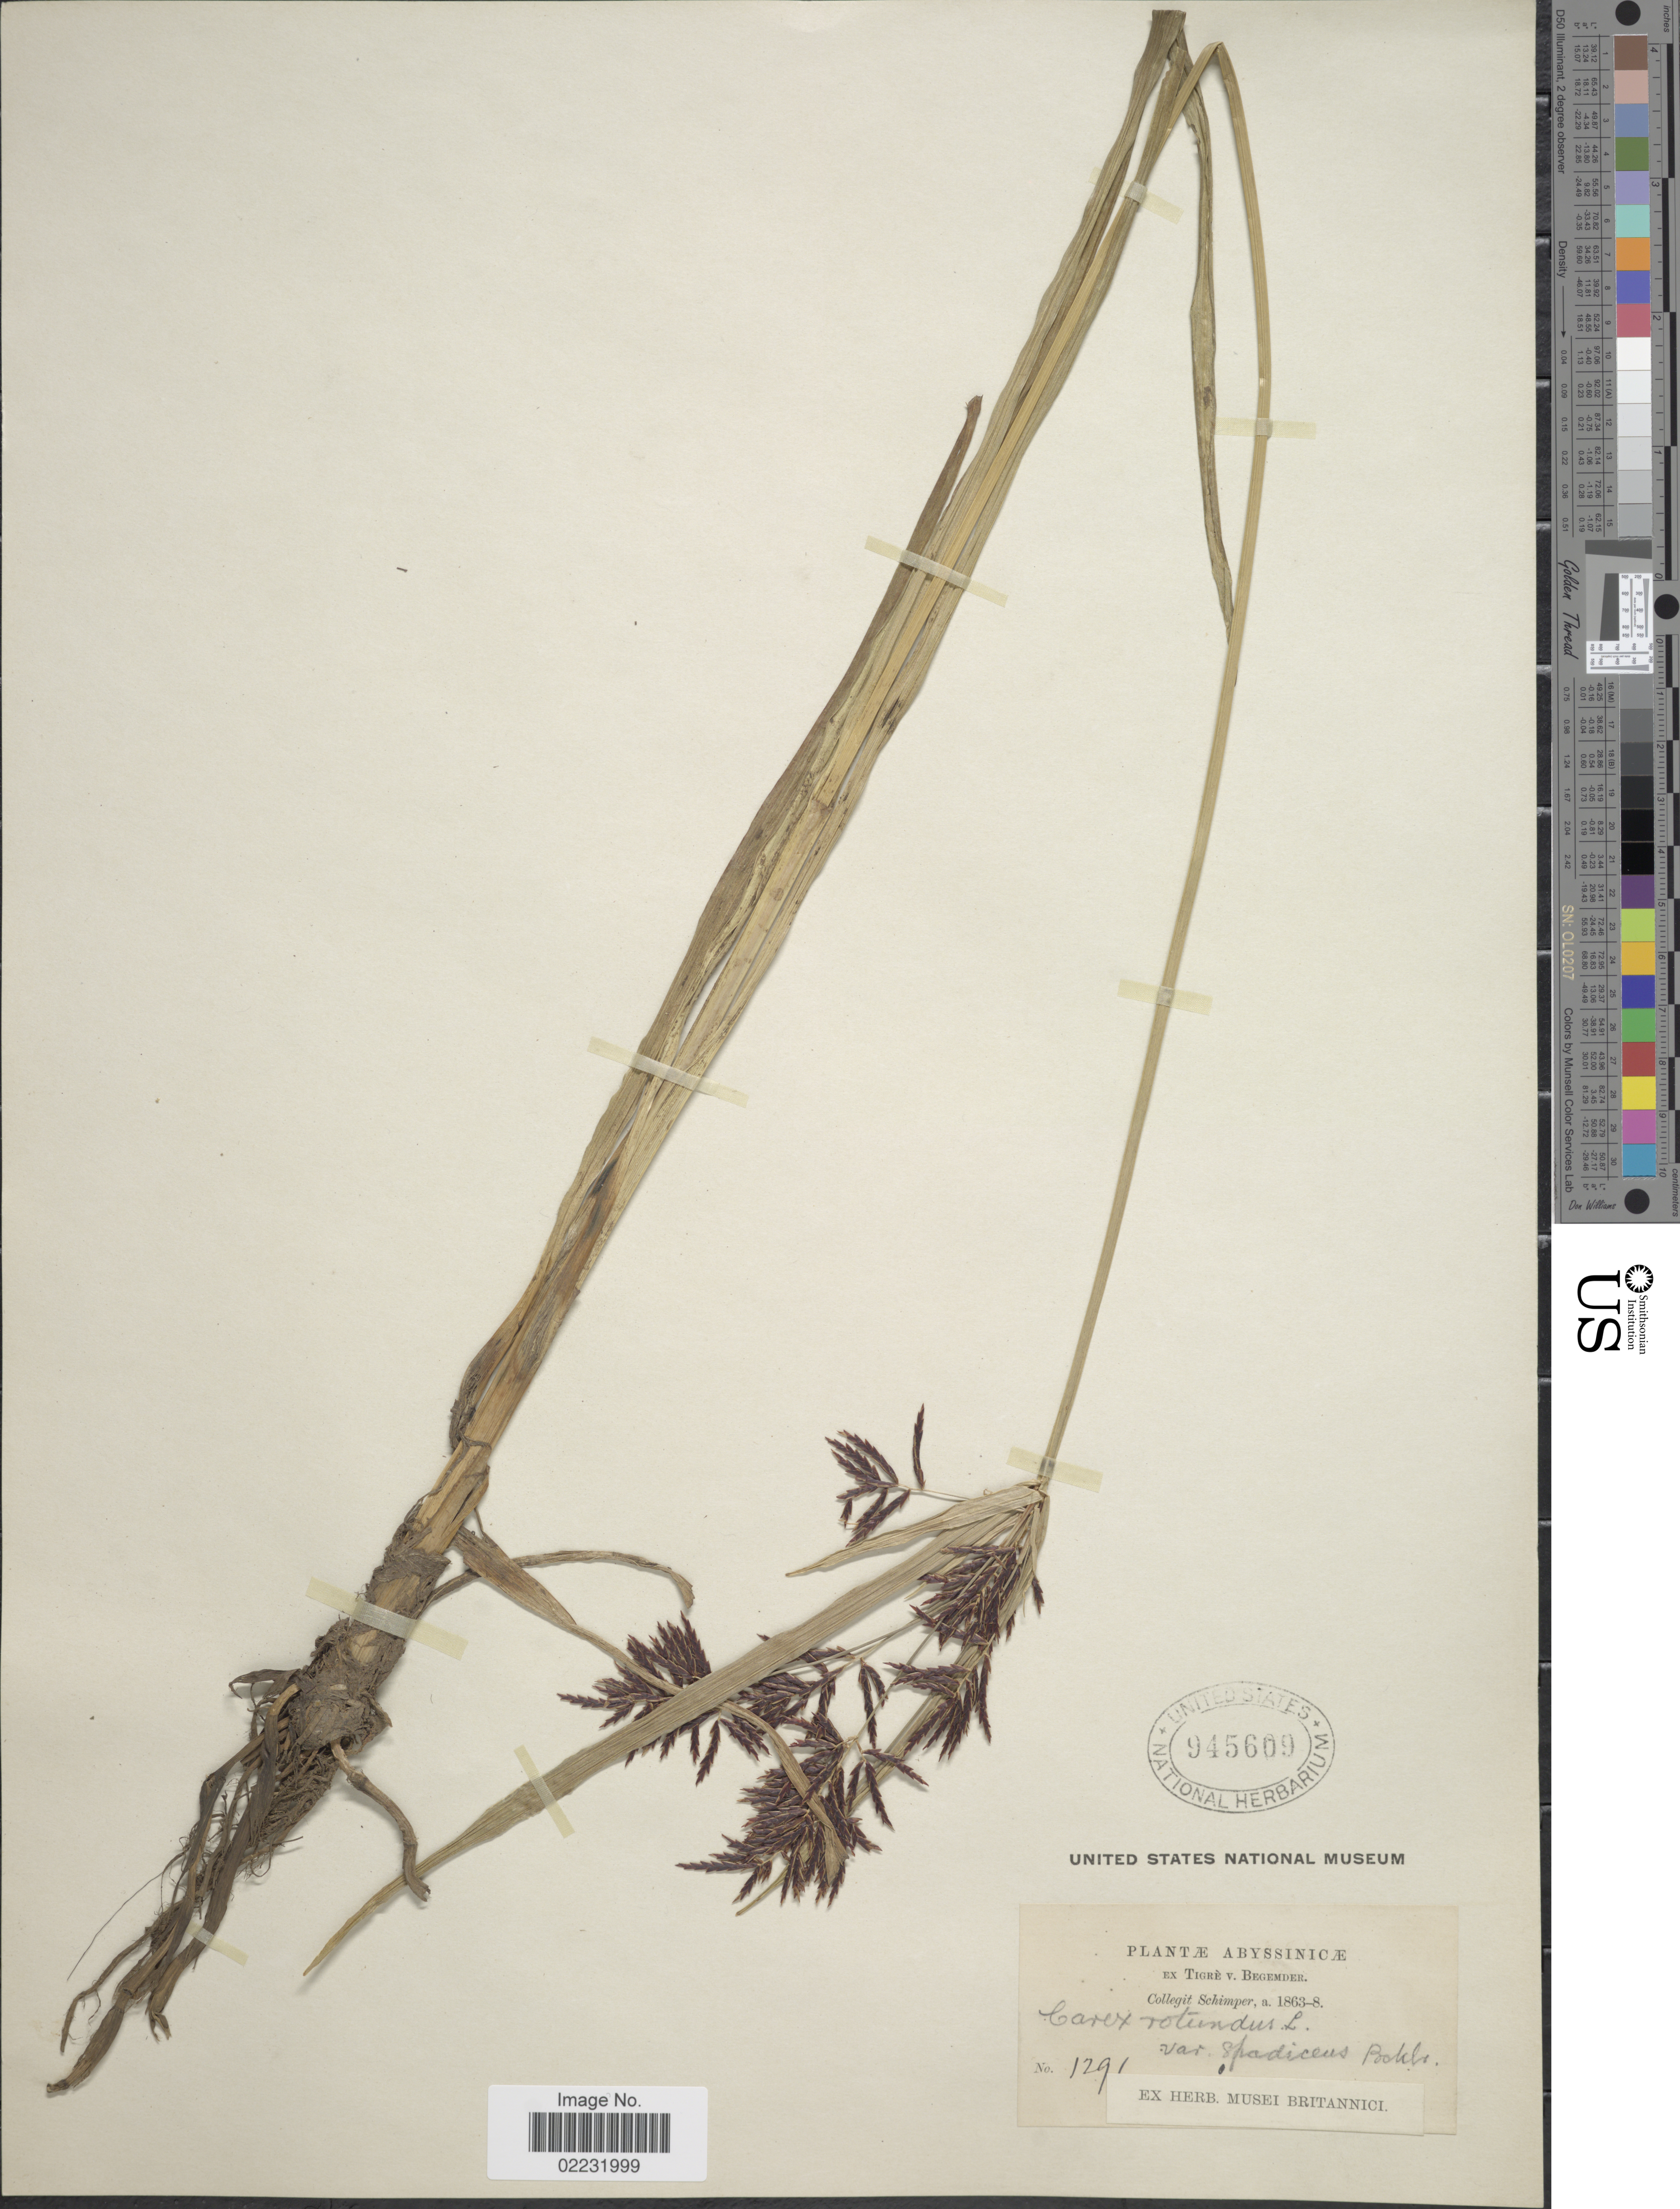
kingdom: Plantae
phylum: Tracheophyta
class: Liliopsida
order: Poales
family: Cyperaceae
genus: Cyperus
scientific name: Cyperus rotundus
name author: L.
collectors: -. Schimper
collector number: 1291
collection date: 1863/1868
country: Eritrea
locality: Abyssinicæ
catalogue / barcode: US 945609